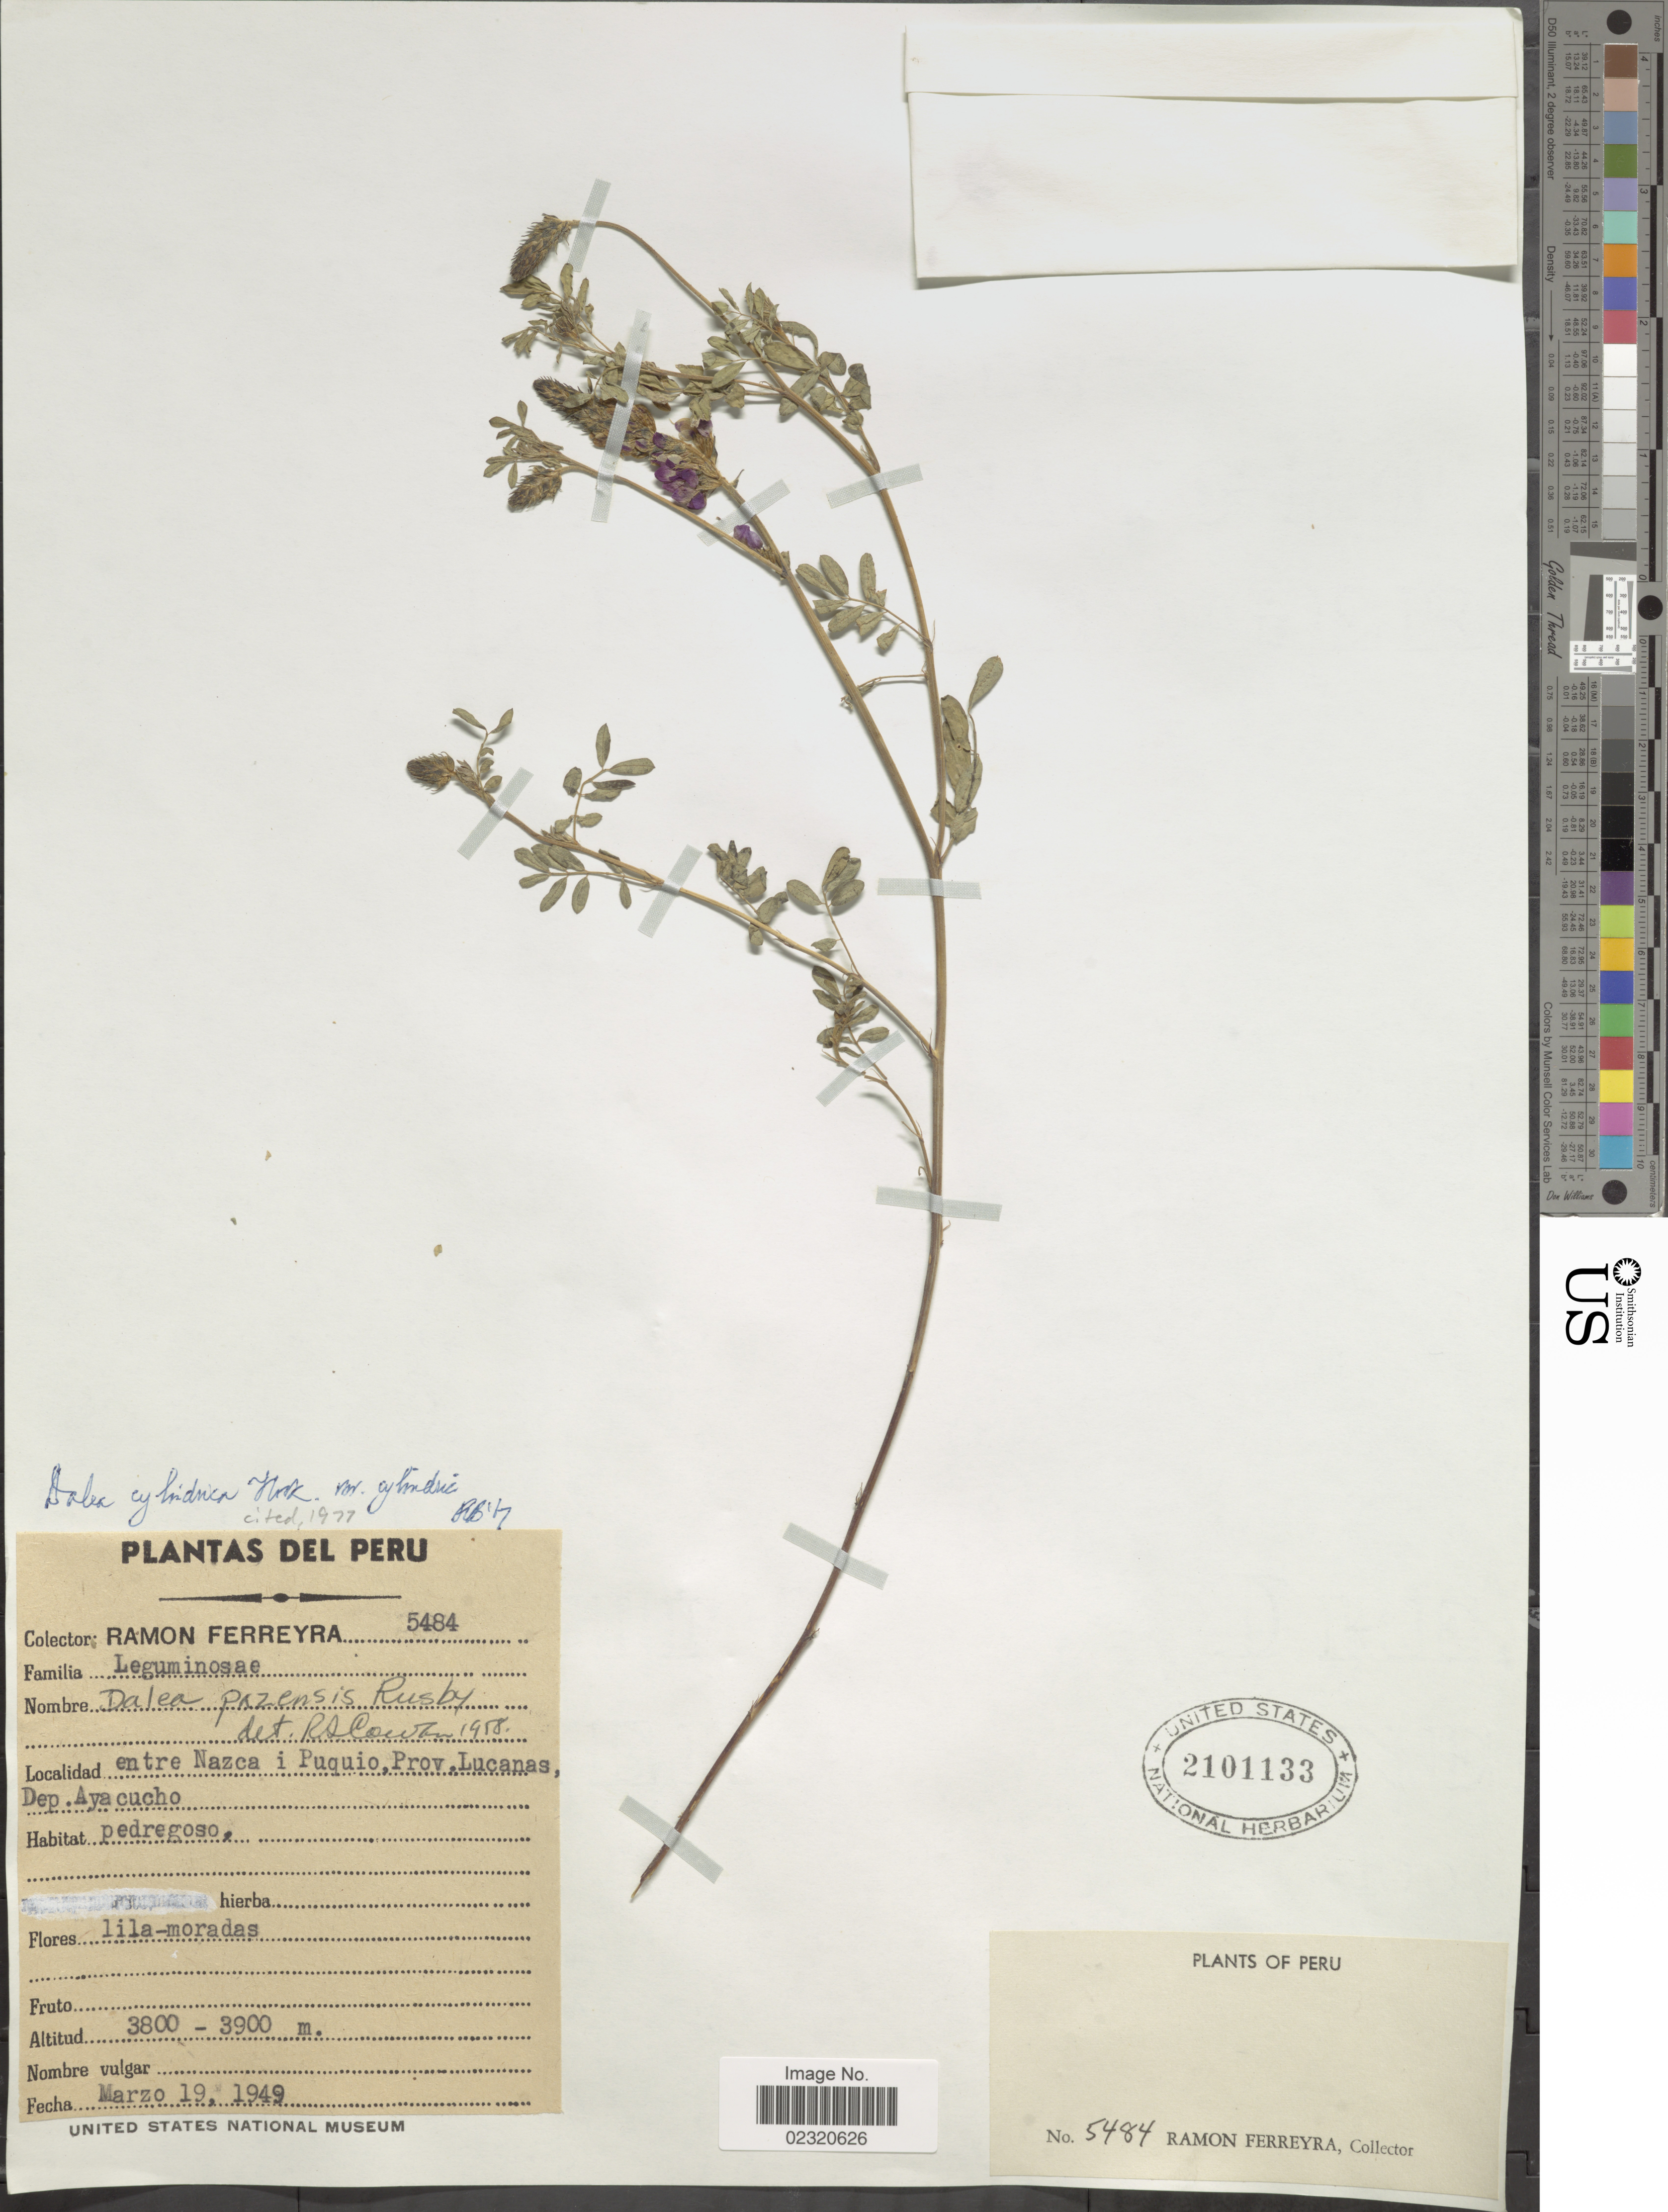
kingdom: Plantae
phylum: Tracheophyta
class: Magnoliopsida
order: Fabales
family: Fabaceae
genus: Dalea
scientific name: Dalea cylindrica var. cylindrica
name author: Hook.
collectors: R. A. Ferreyra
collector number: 5484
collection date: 1949-03-19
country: Peru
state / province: Ayacucho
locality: Entre Nazca i Puquio, Prov. Lucanas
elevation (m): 3800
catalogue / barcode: US 2101133